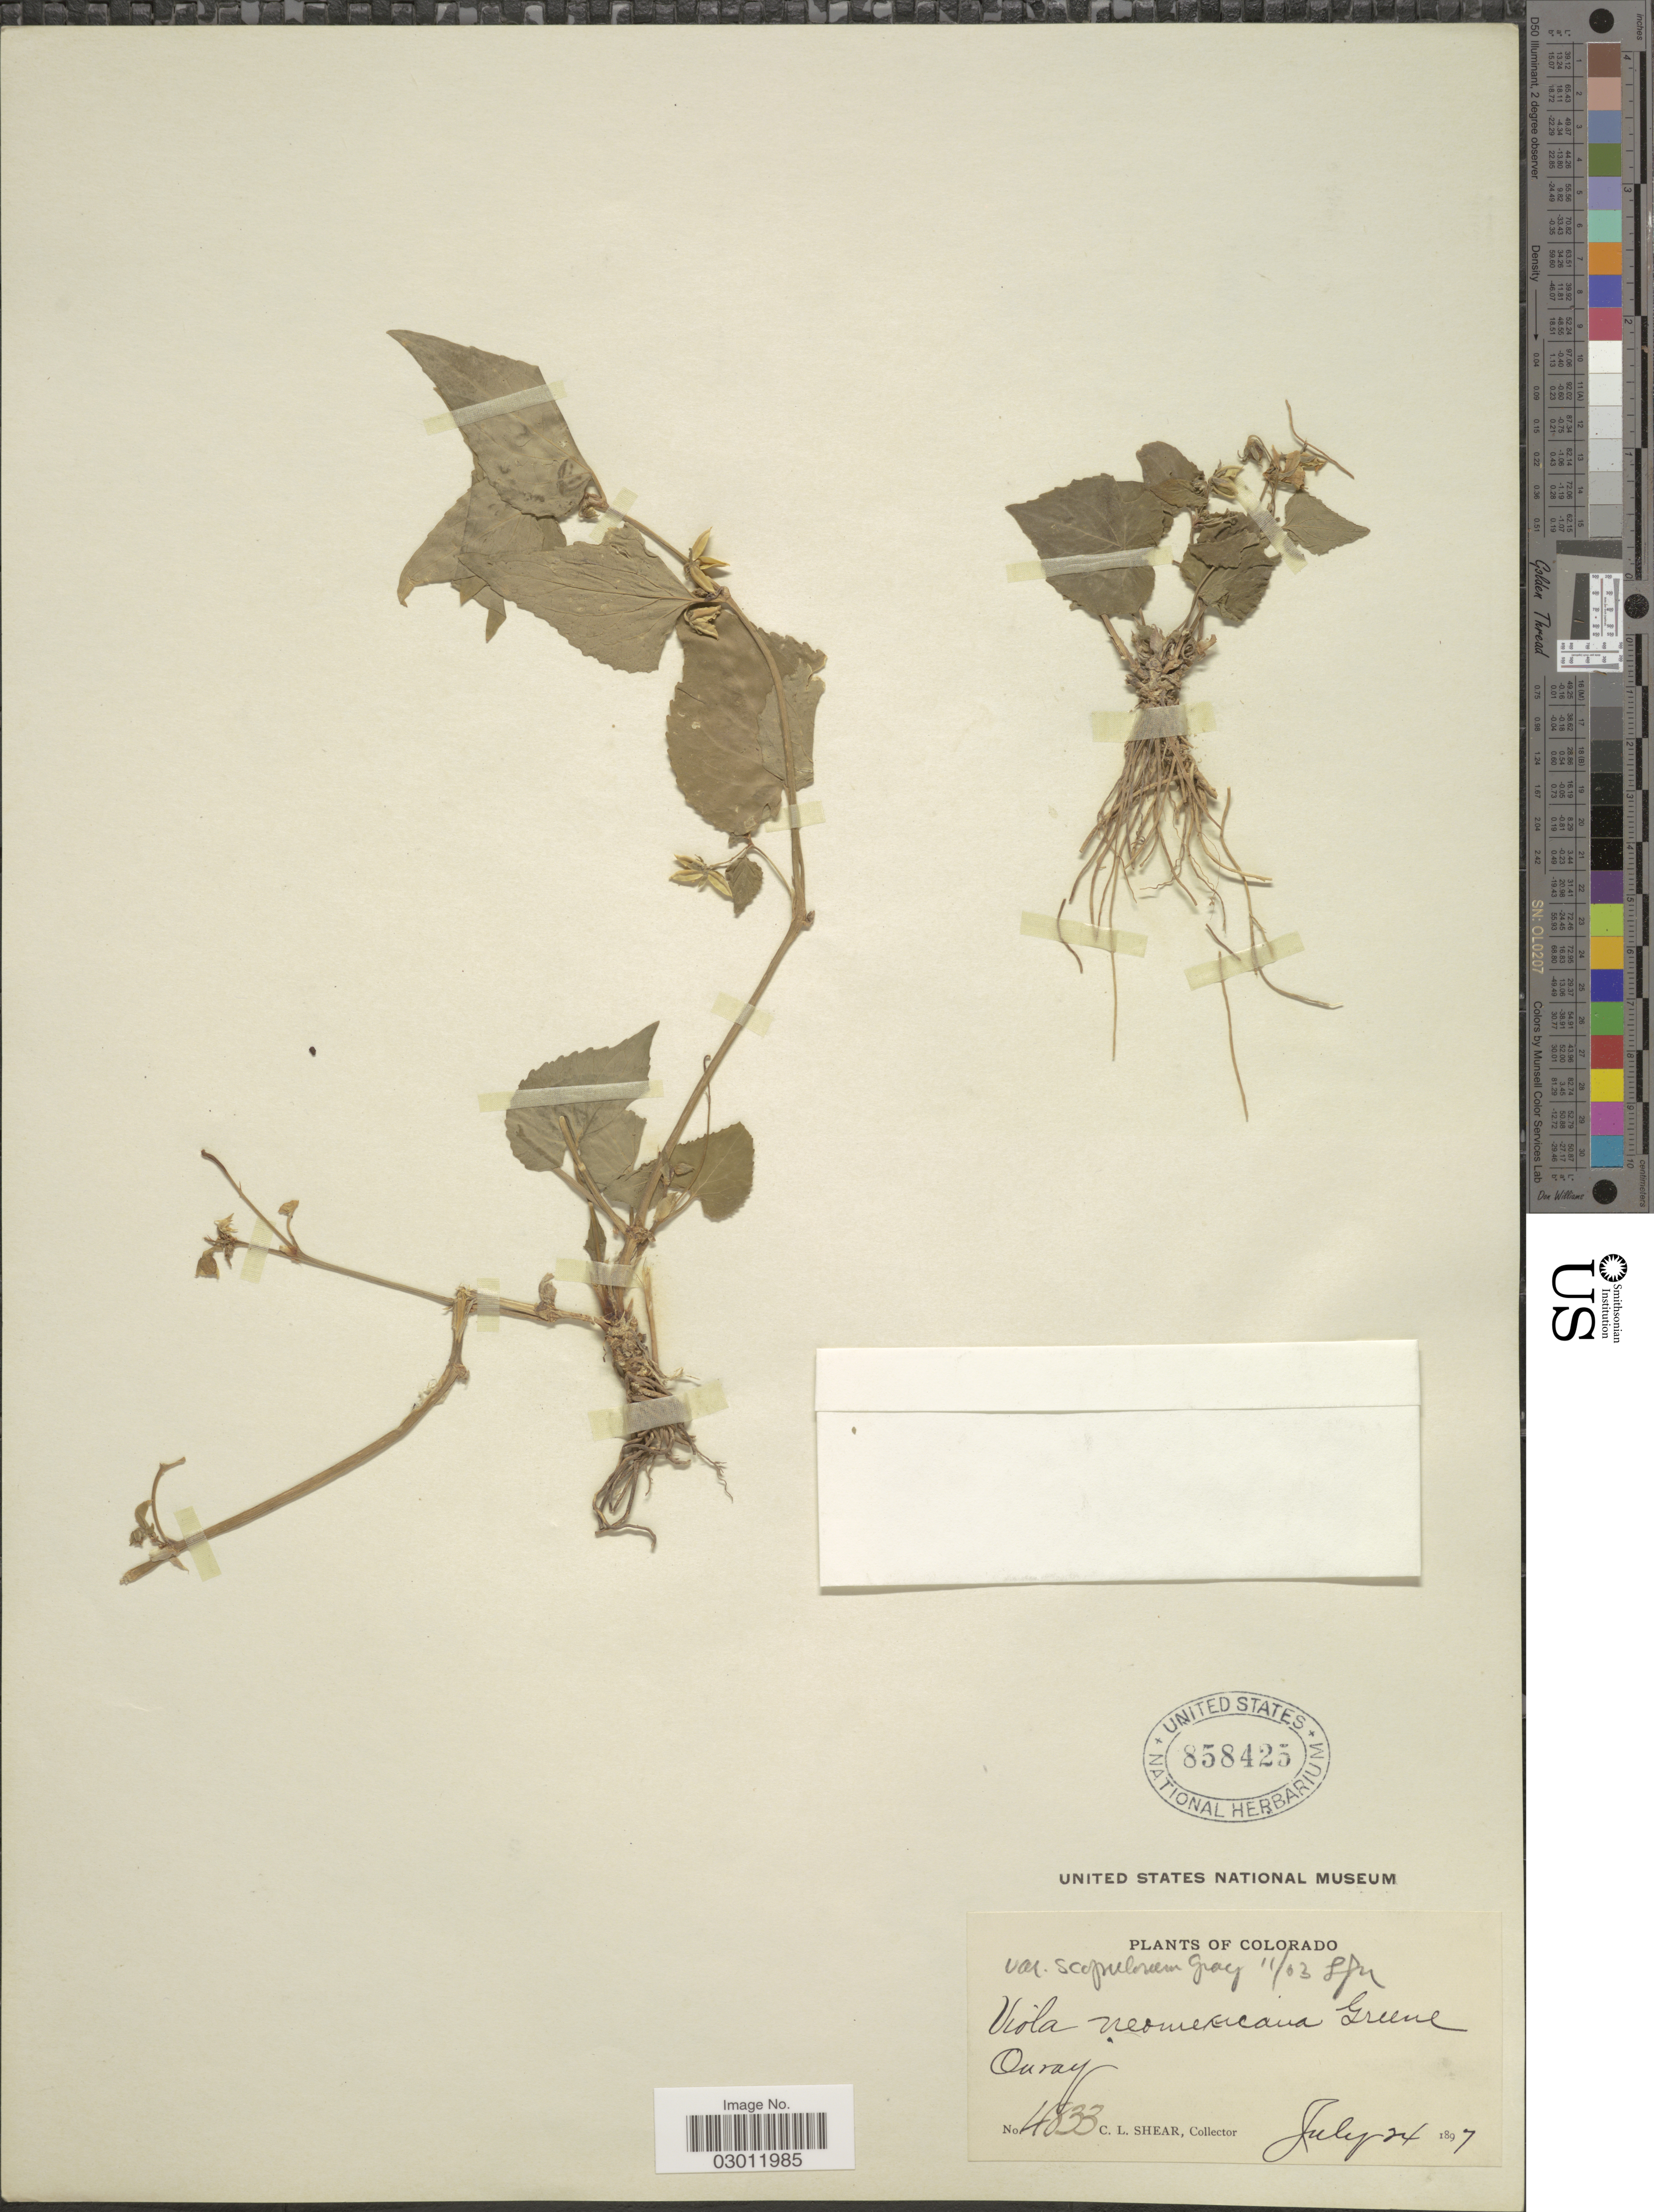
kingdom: Plantae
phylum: Tracheophyta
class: Magnoliopsida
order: Malpighiales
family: Violaceae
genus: Viola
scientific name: Viola canadensis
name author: L.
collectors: C. L. Shear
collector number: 4833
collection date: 1897-07-24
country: United States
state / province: Colorado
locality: Ouray.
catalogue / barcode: US 858425